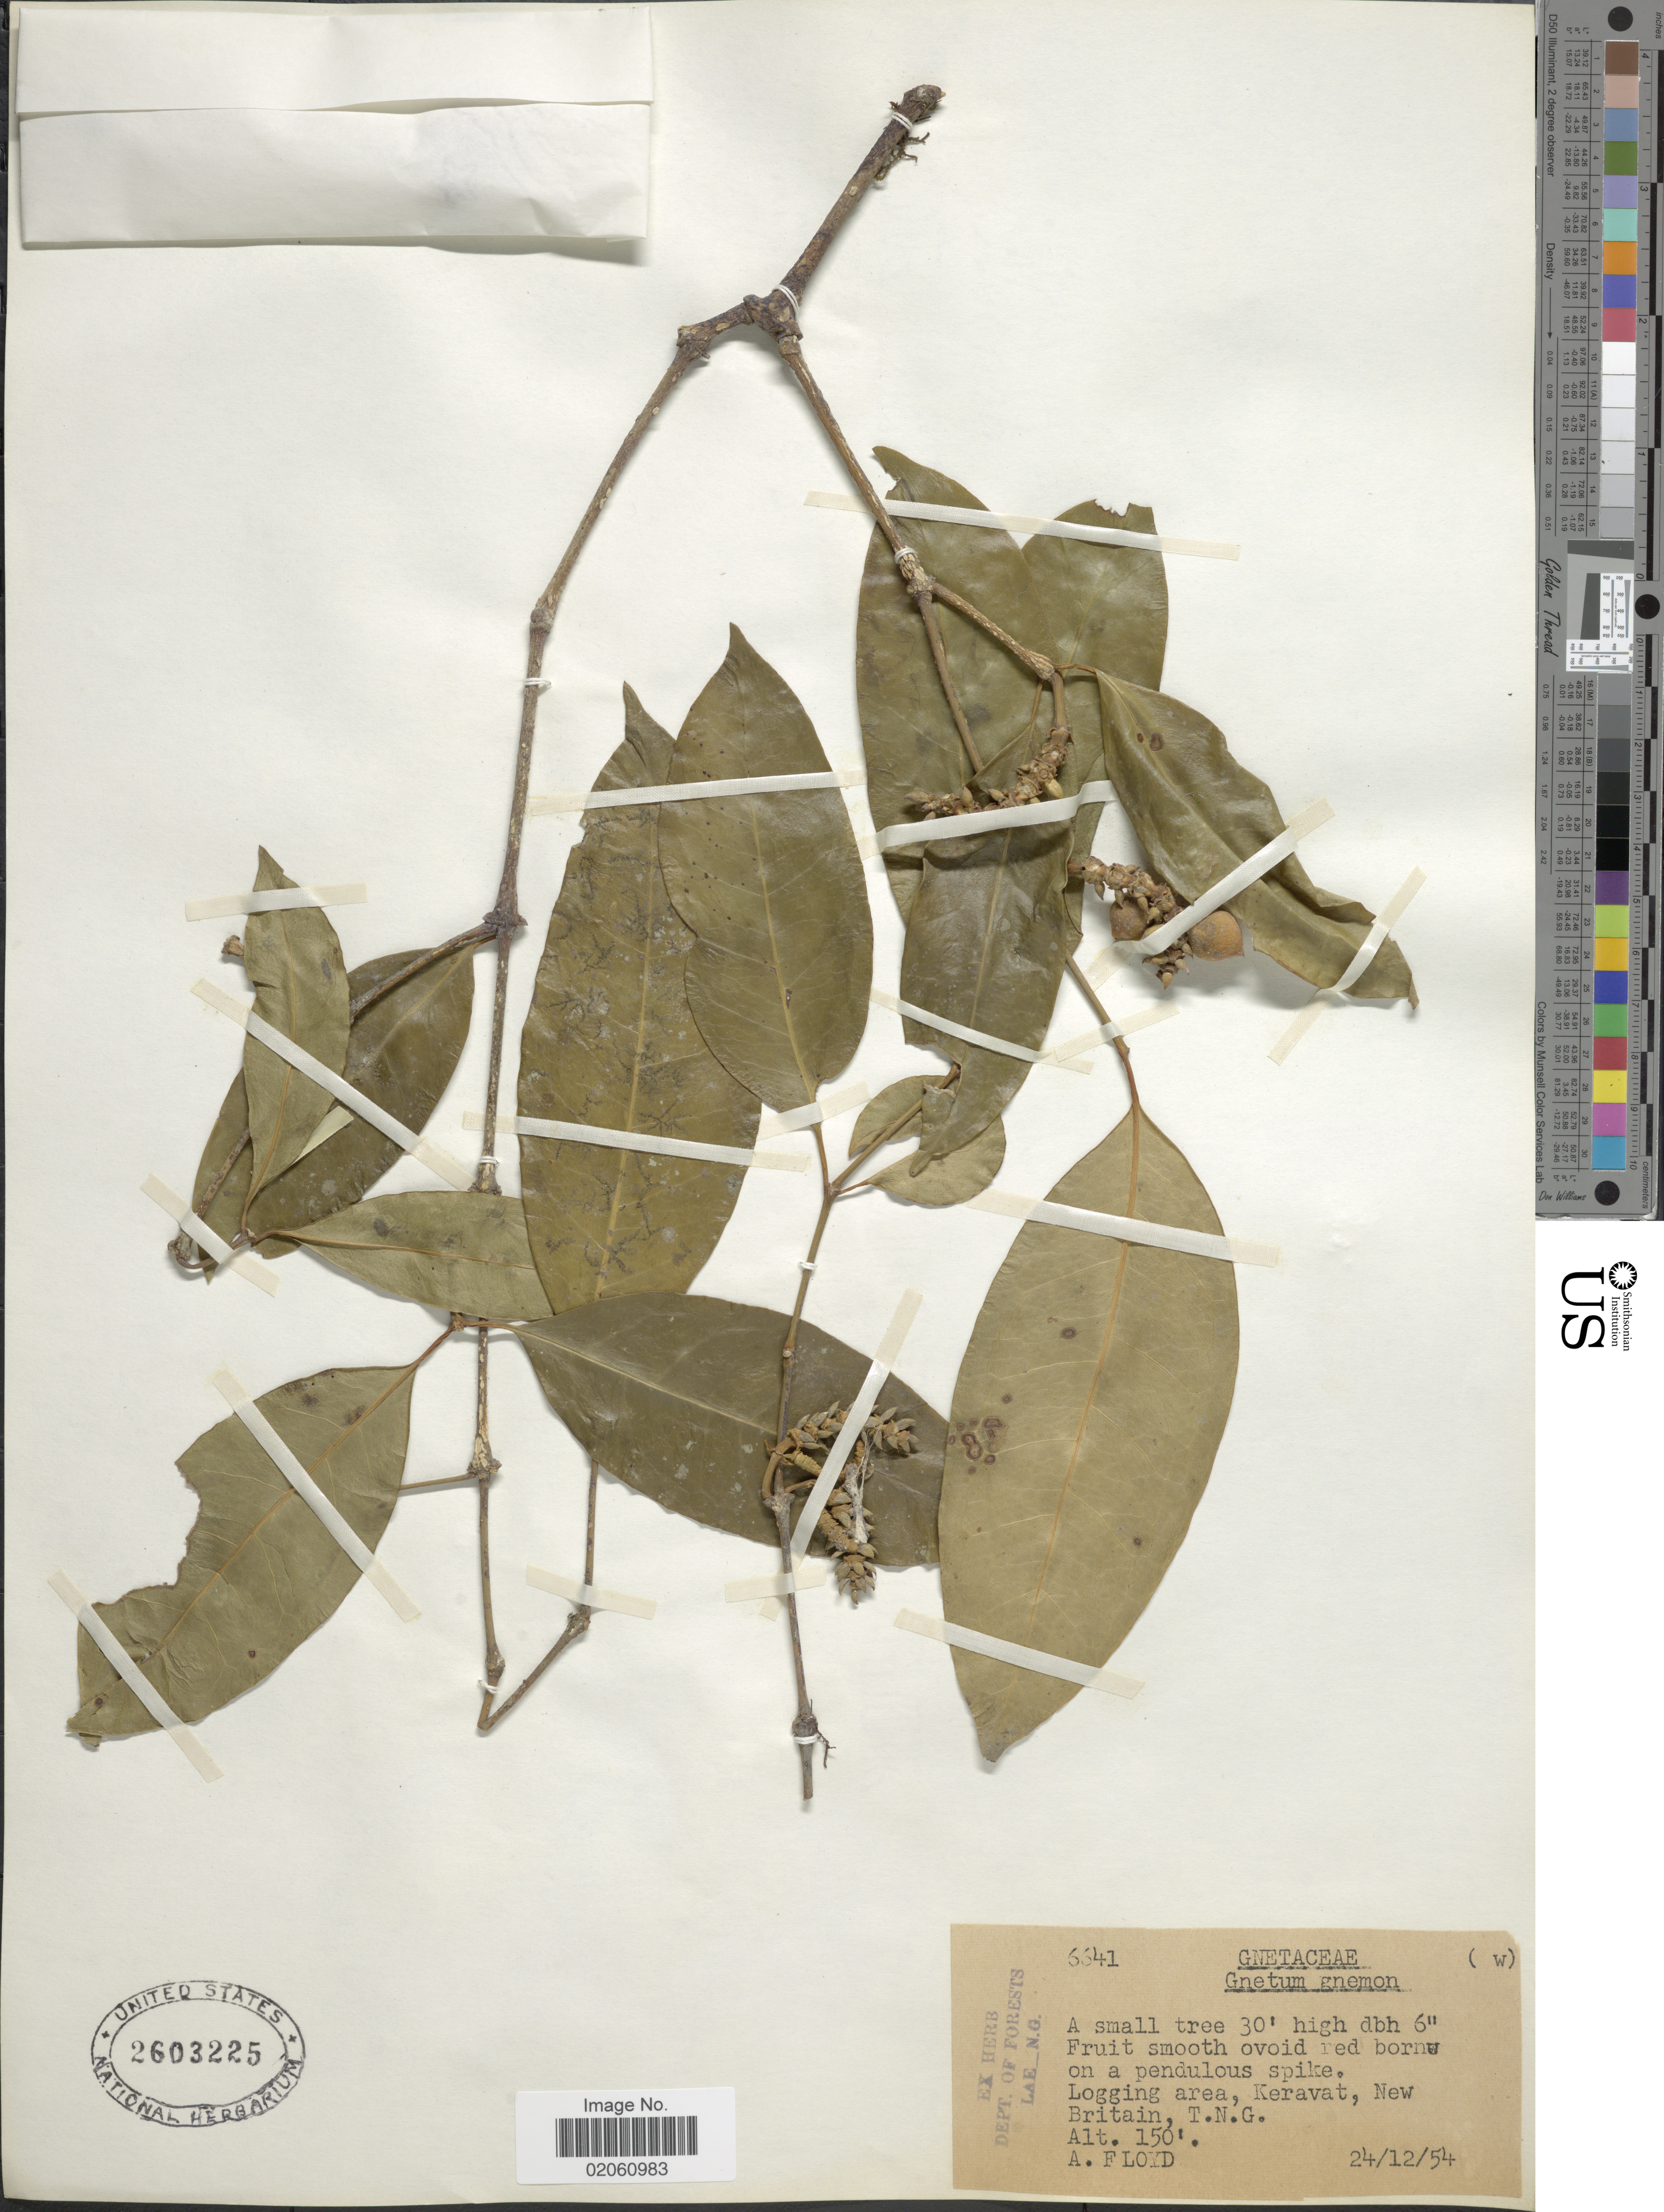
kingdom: Plantae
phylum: Tracheophyta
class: Gnetopsida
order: Gnetales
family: Gnetaceae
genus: Gnetum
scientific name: Gnetum gnemon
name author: L.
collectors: A. Floyd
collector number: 6641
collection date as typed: Transcribed d/m/y: 24/12/54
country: Papua New Guinea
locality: Logging area, Keravat, New britain, T.N.G.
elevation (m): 46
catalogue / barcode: US 2603225